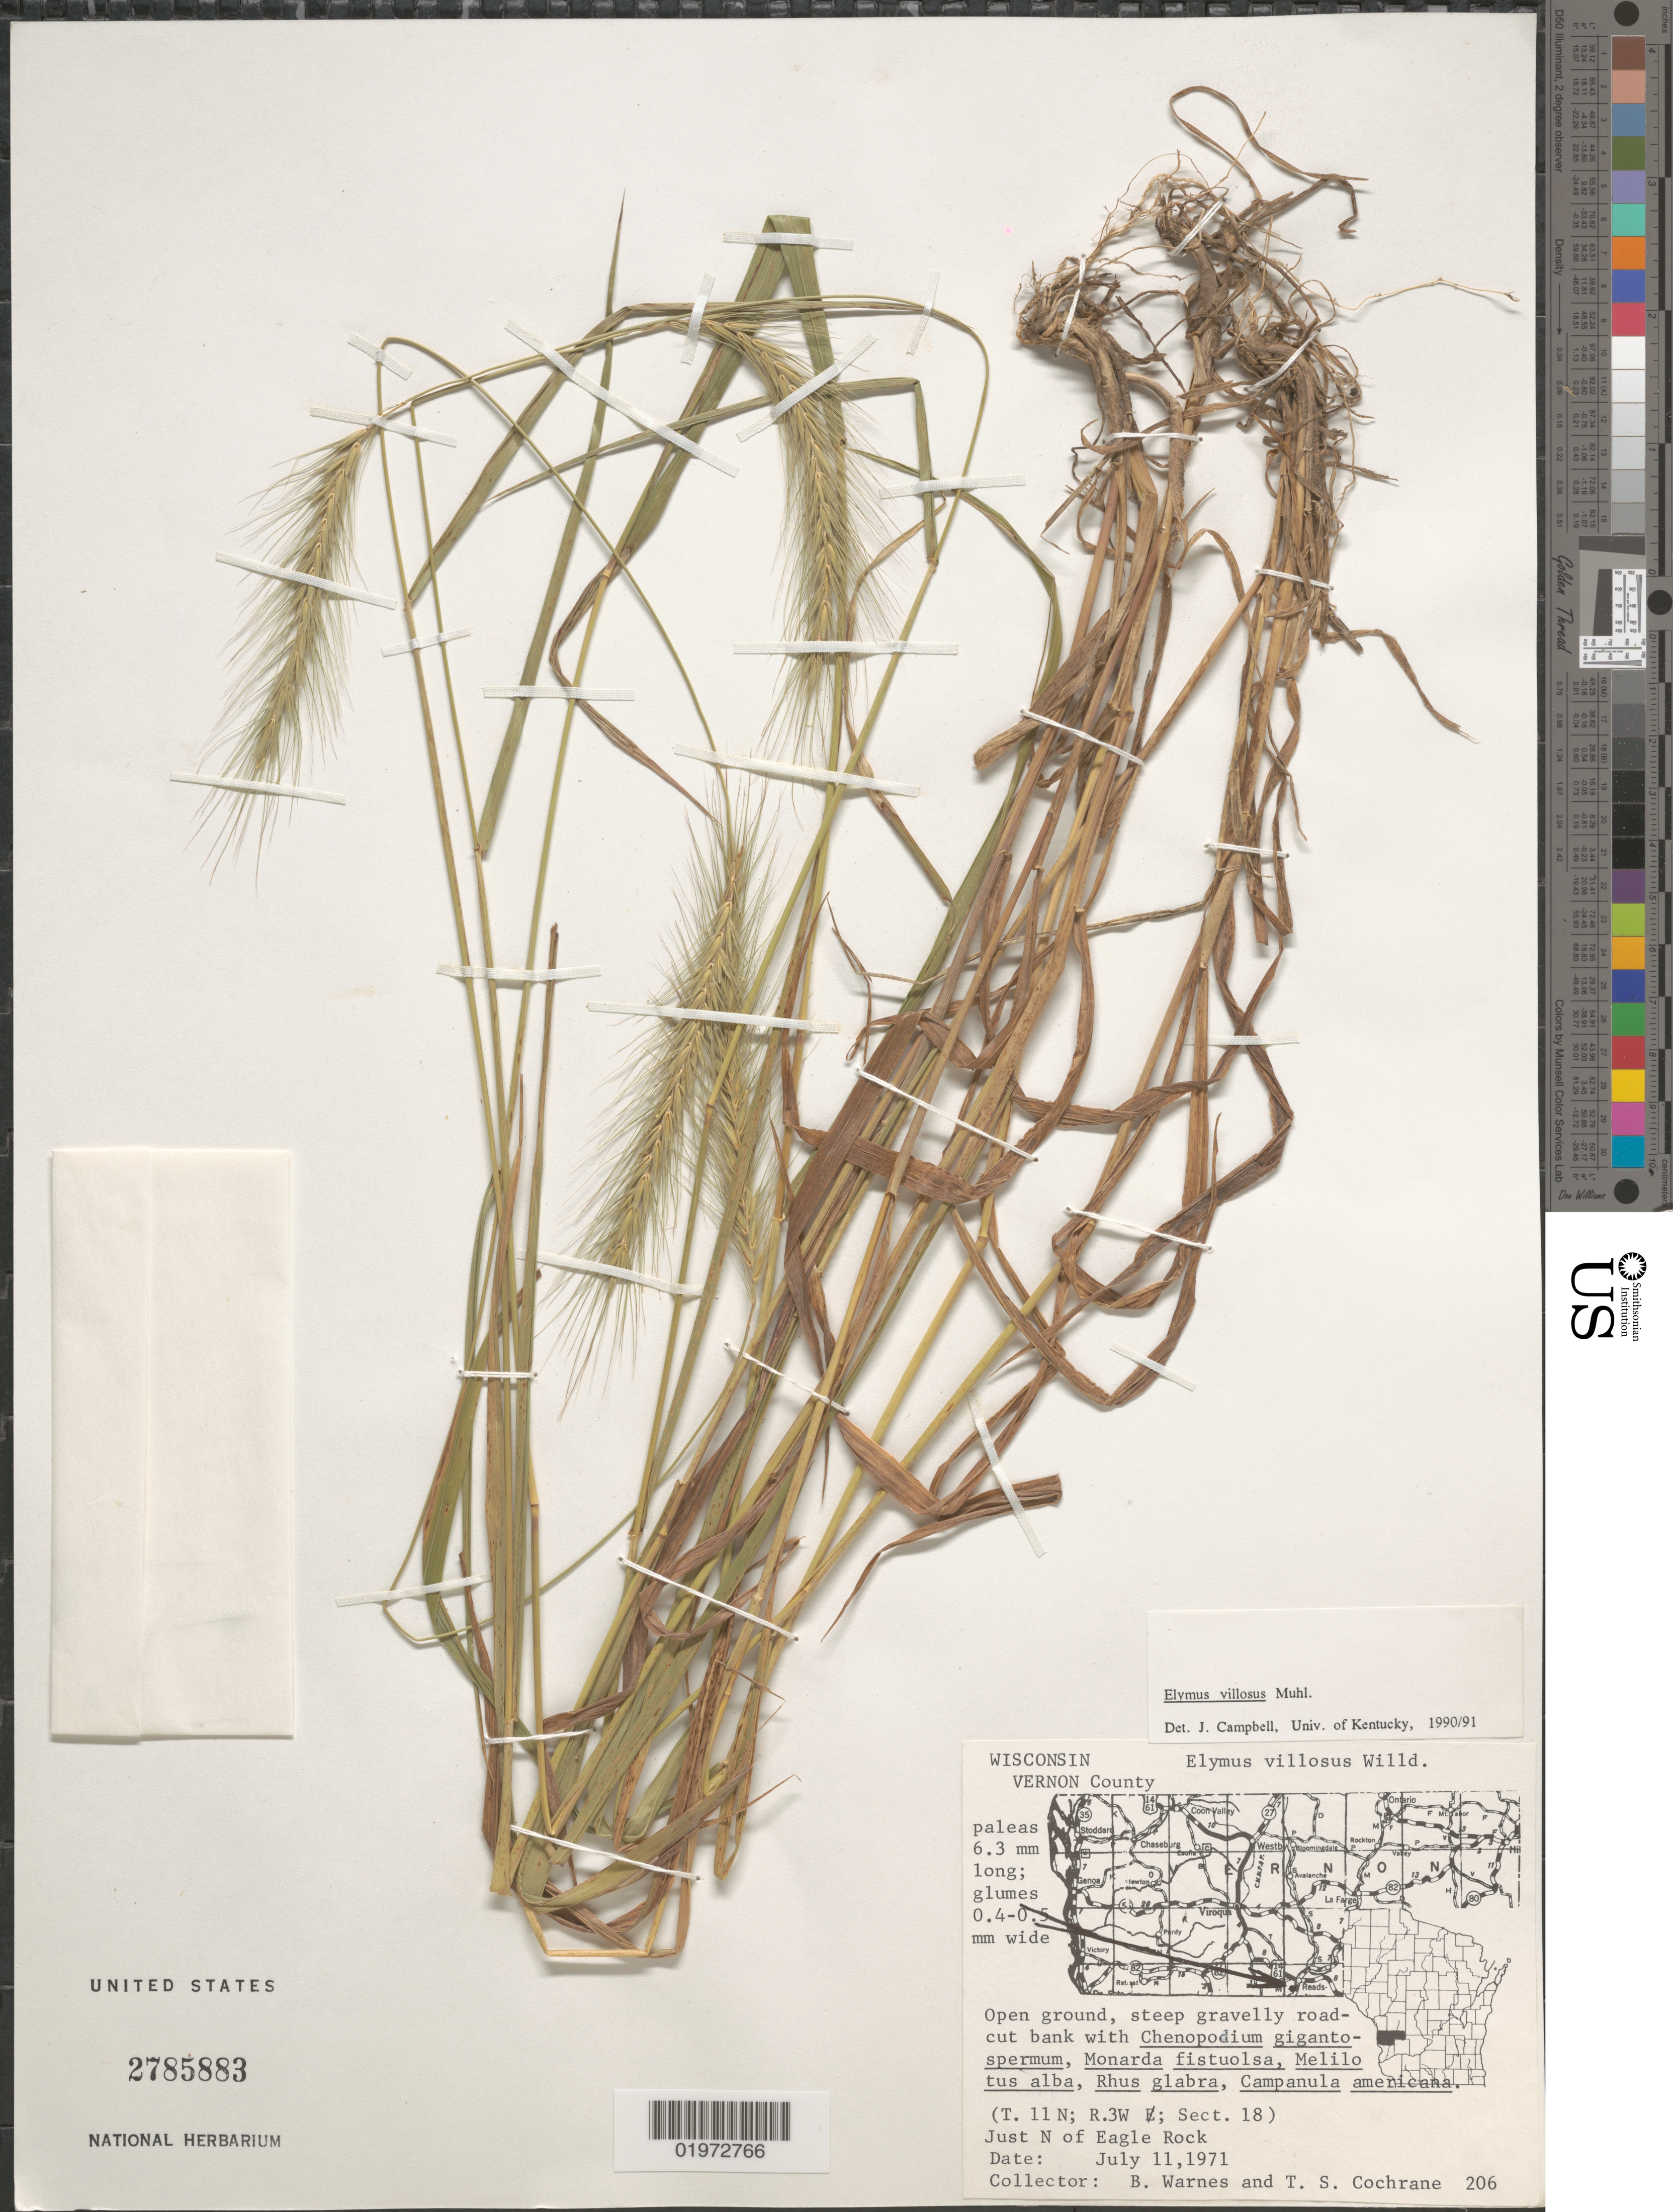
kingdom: Plantae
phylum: Tracheophyta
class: Liliopsida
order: Poales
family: Poaceae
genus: Elymus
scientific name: Elymus villosus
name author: Muhl. ex Willd.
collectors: B. Warnes & T. S. Cochrane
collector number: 206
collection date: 1971-07-11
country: United States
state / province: Wisconsin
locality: Vernon County. (T. 11N; R.3W; Sect. 18). Just N of Eagle Rock.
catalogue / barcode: US 2785883